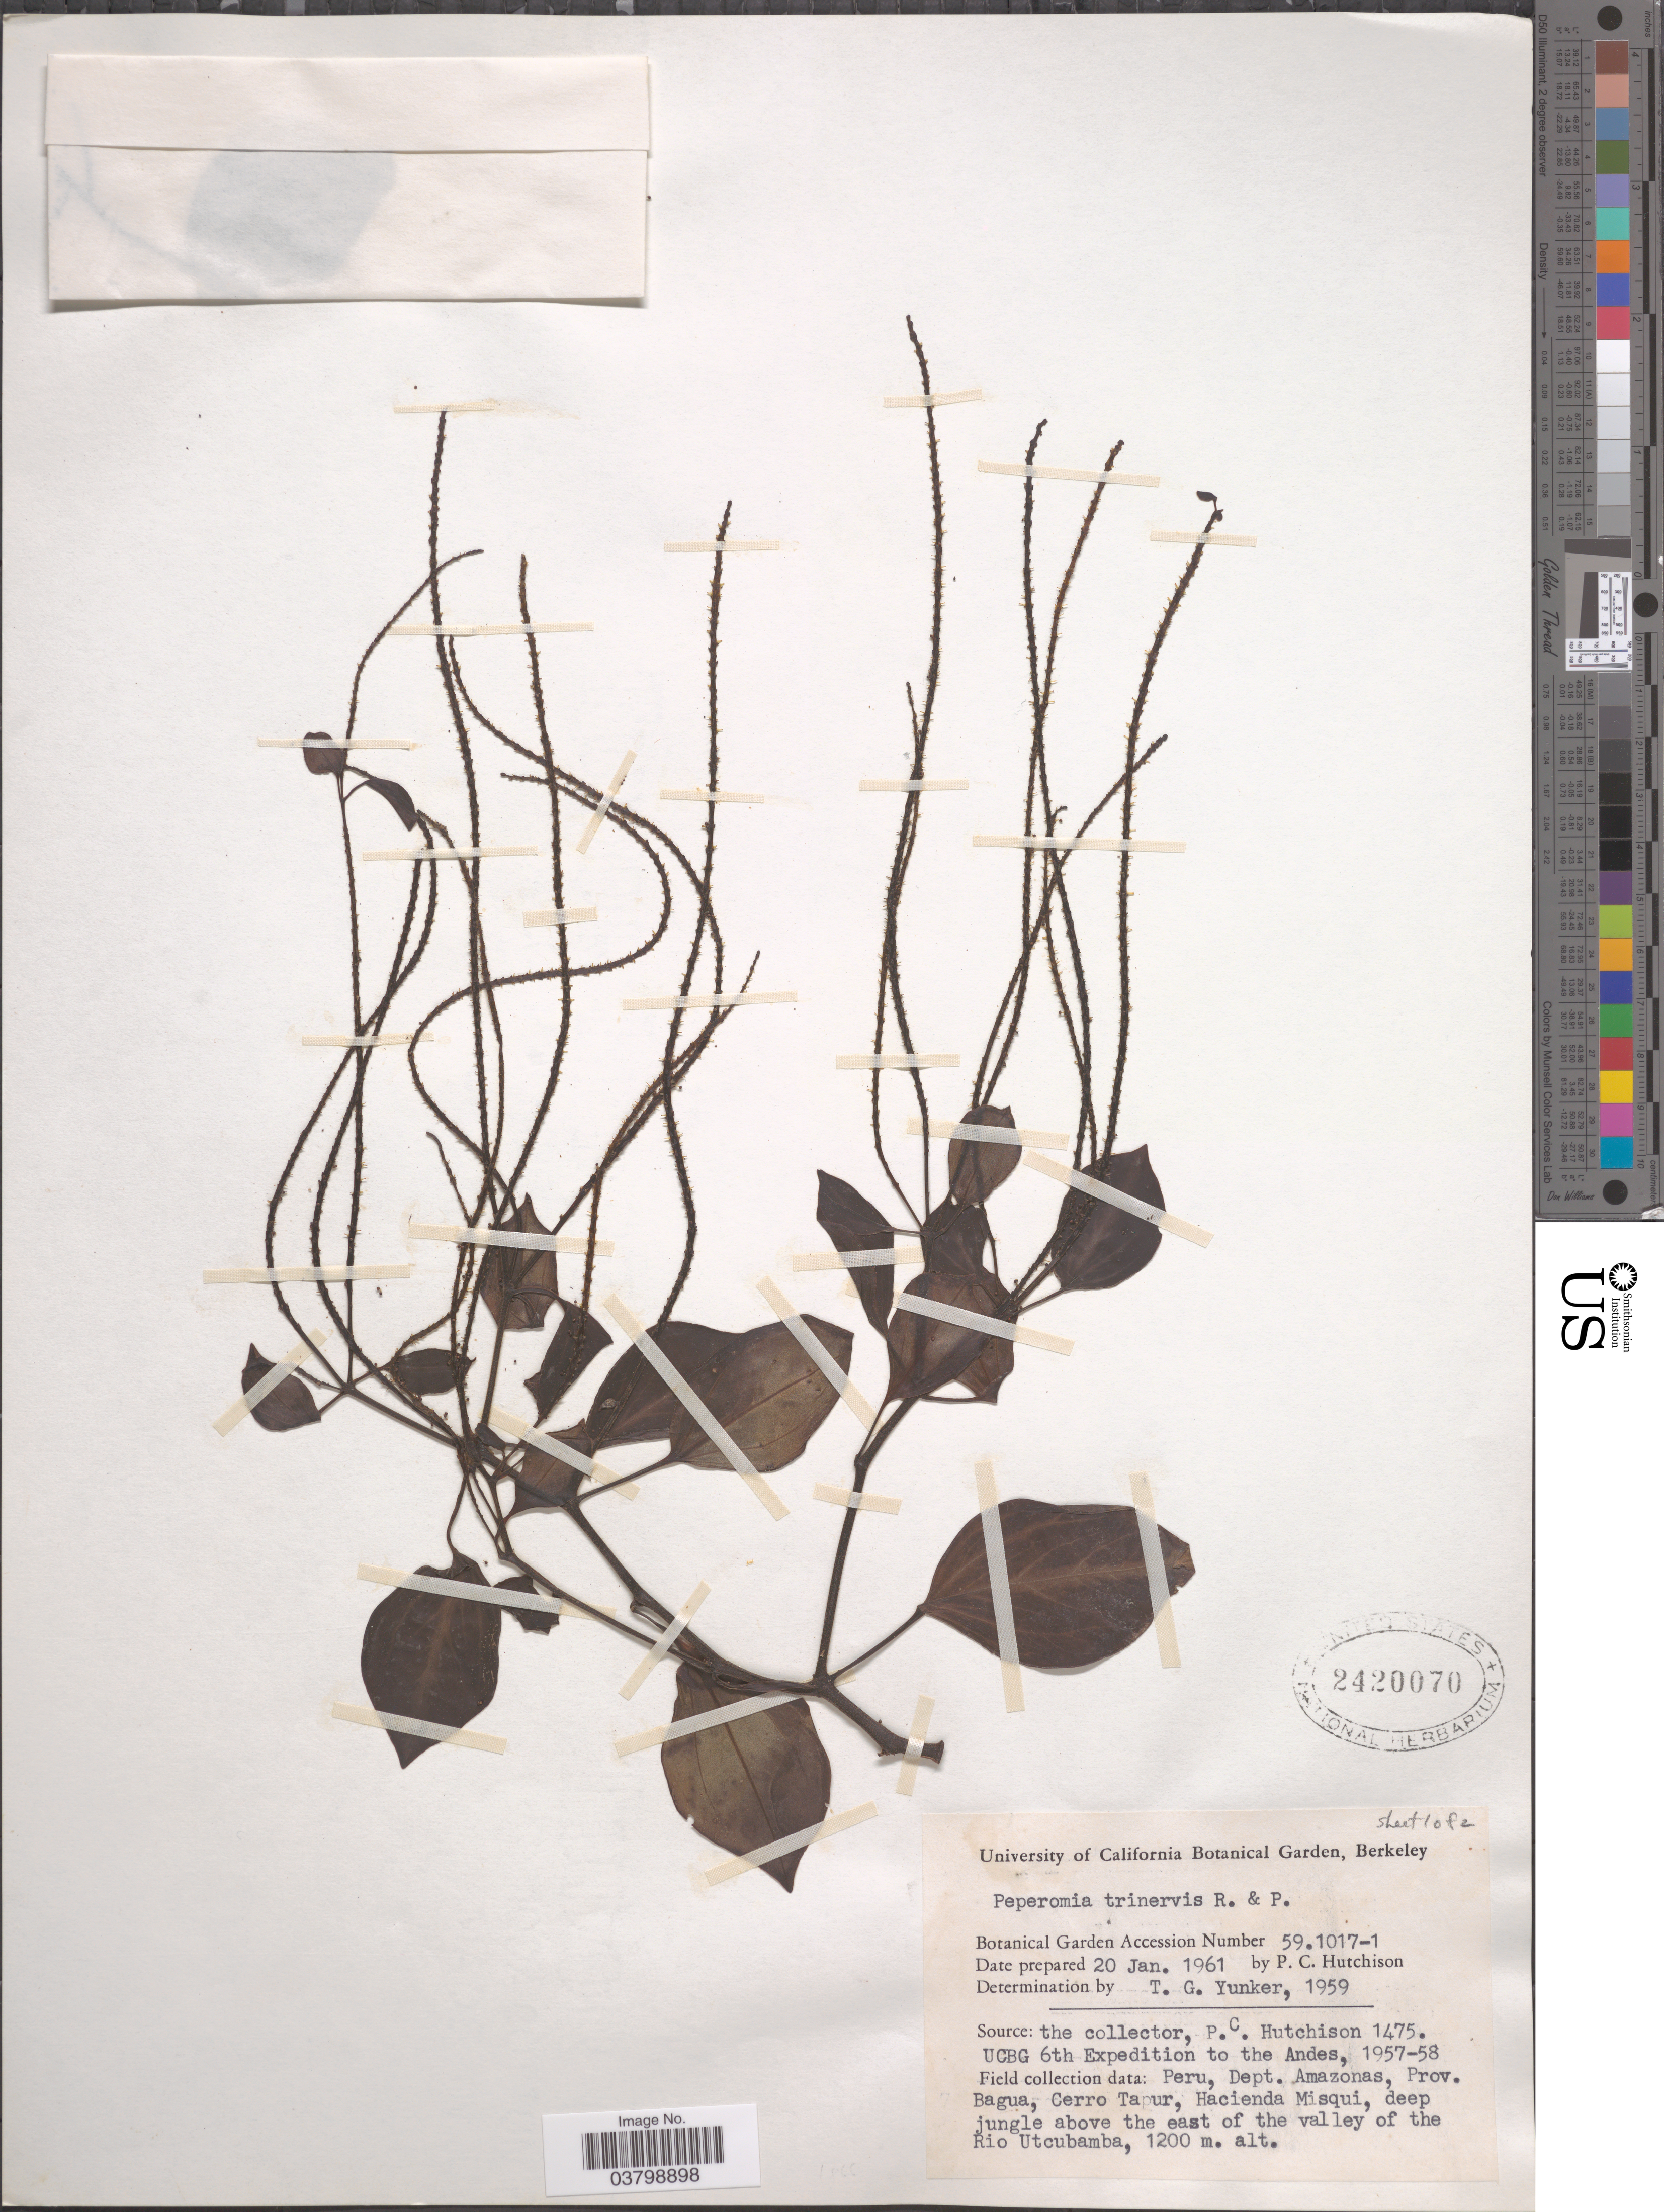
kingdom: Plantae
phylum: Tracheophyta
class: Magnoliopsida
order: Piperales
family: Piperaceae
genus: Peperomia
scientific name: Peperomia trinervis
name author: Ruiz & Pav.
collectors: P. C. Hutchison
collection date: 1961-01-20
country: United States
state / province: California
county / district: Alameda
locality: University of California Botanical Garden, Berkeley.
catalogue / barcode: US 2420070